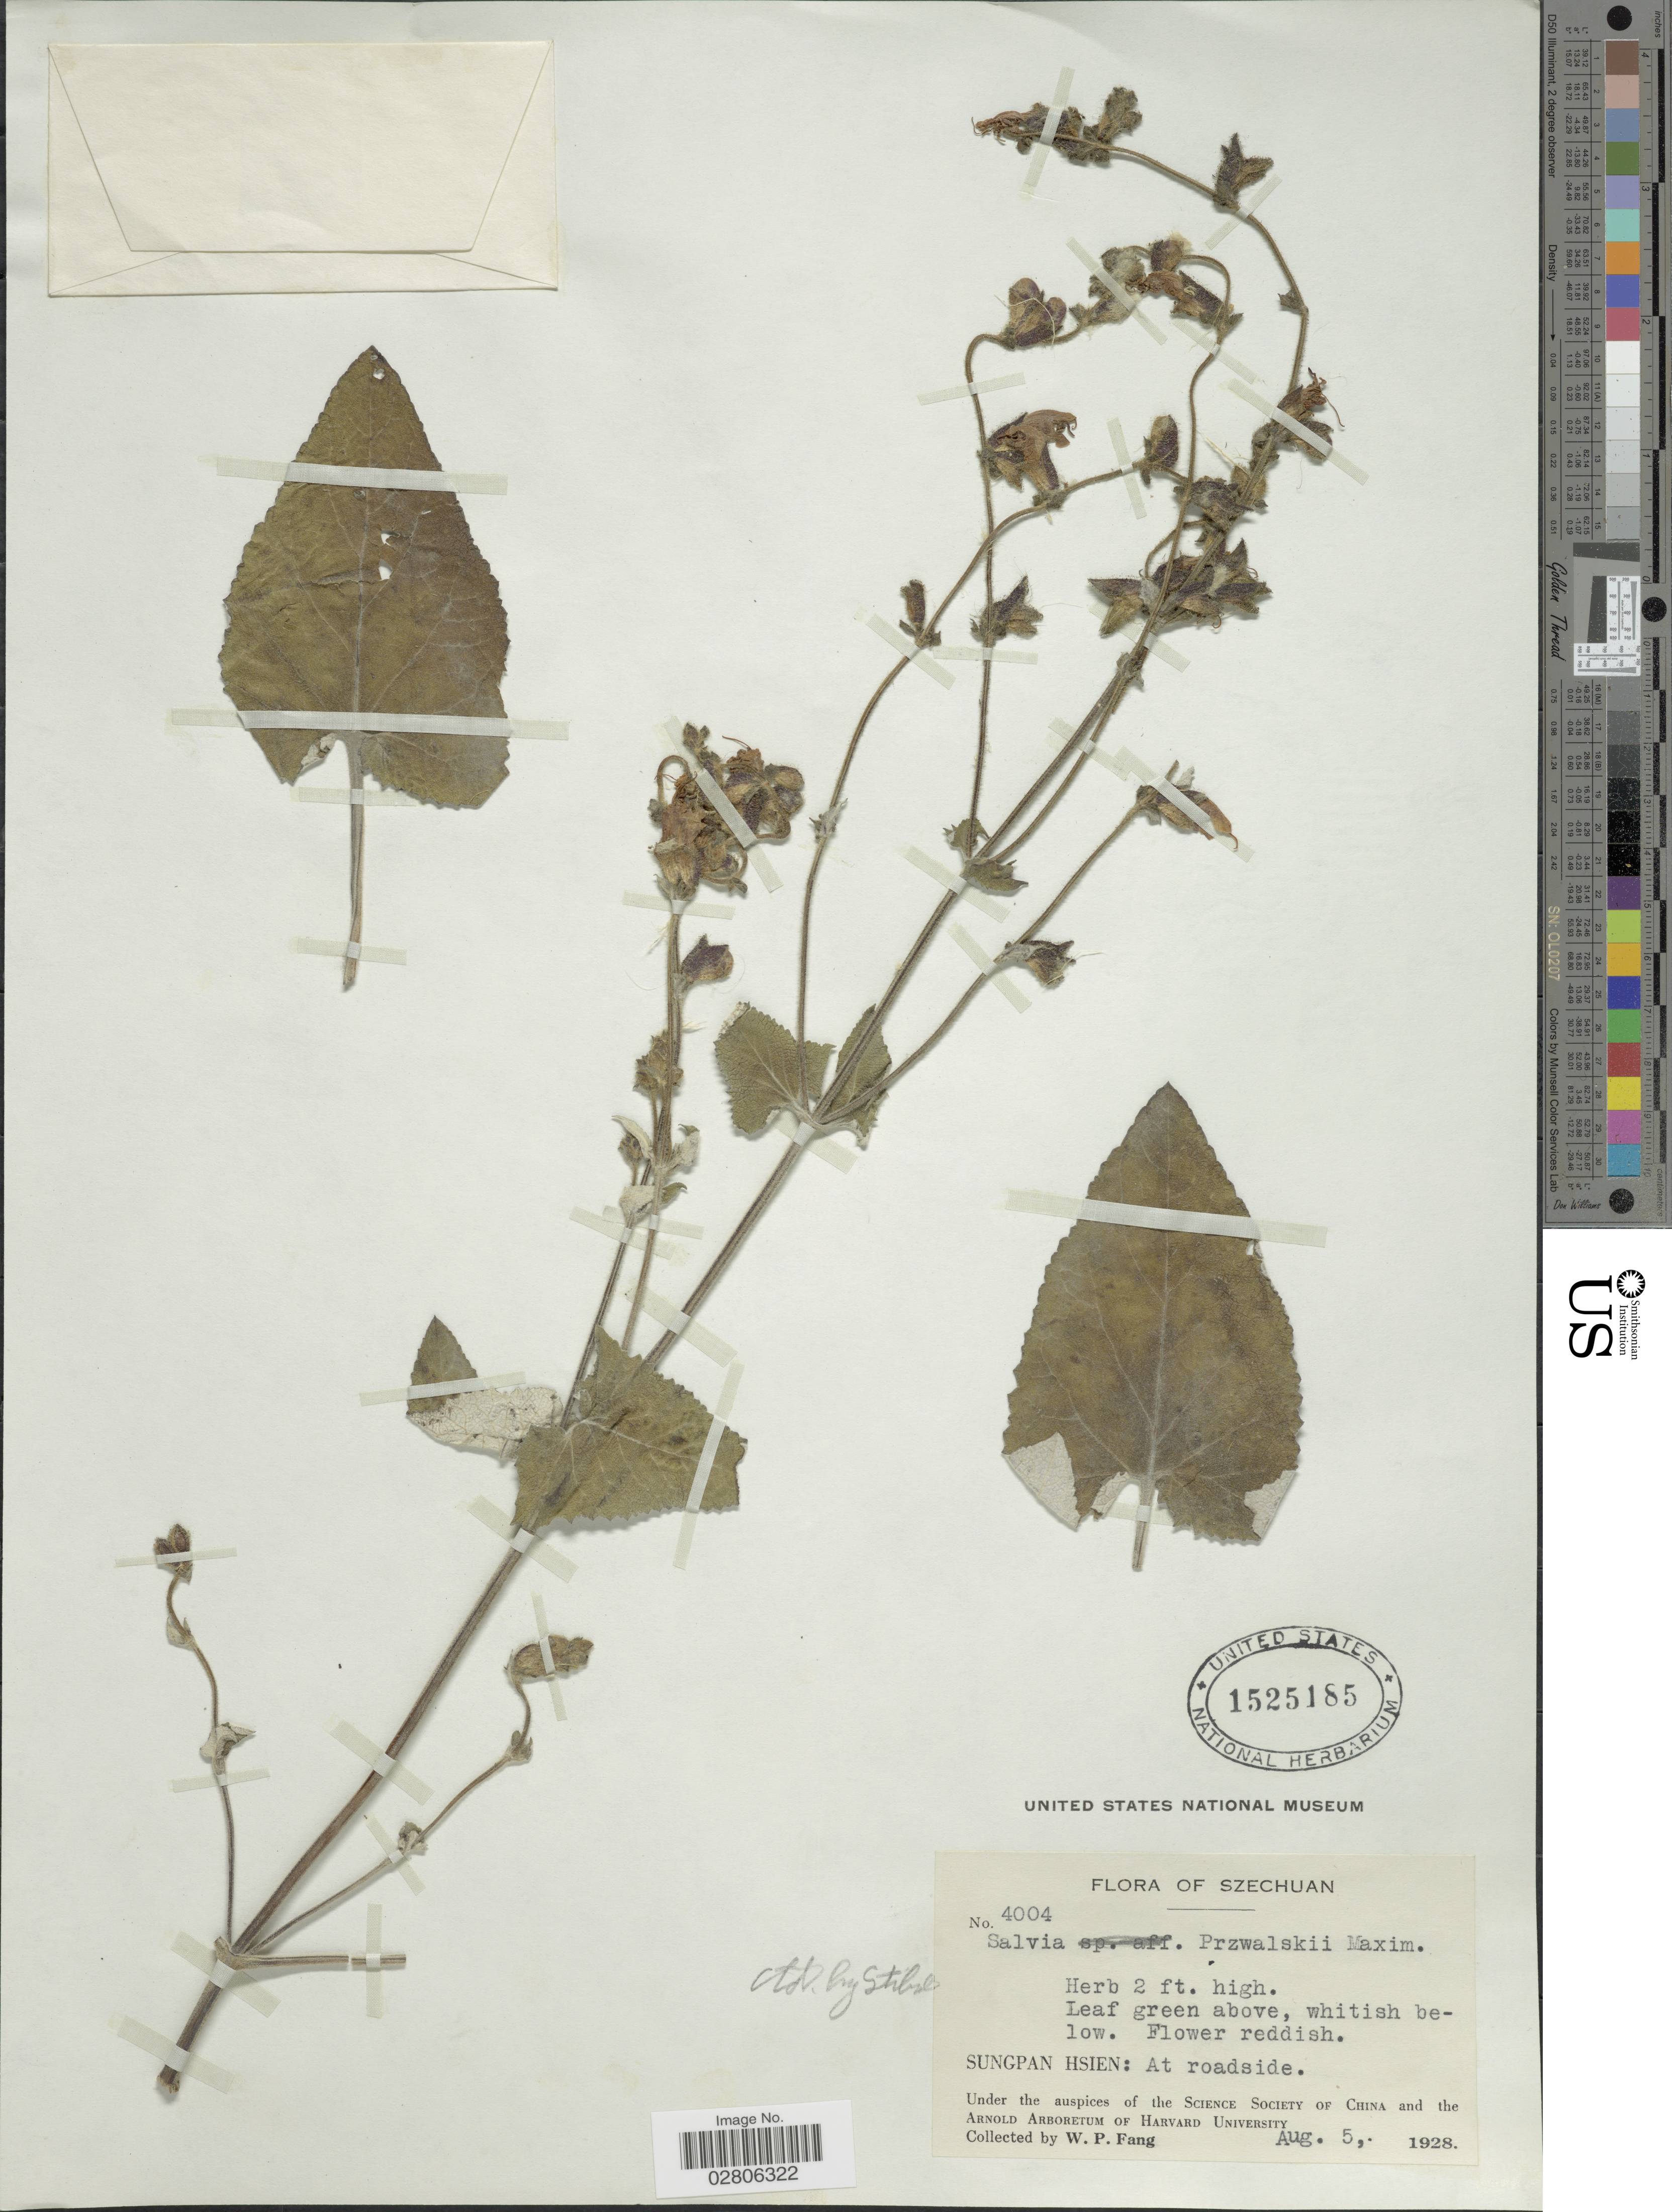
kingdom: Plantae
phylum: Tracheophyta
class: Magnoliopsida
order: Lamiales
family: Lamiaceae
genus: Salvia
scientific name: Salvia przewalskii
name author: Maxim.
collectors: W. P. Fang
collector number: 4004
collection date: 1928-08-05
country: China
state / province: Sichuan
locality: Szechuan, Sungpan Hsien, at roadside.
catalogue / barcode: US 1525185